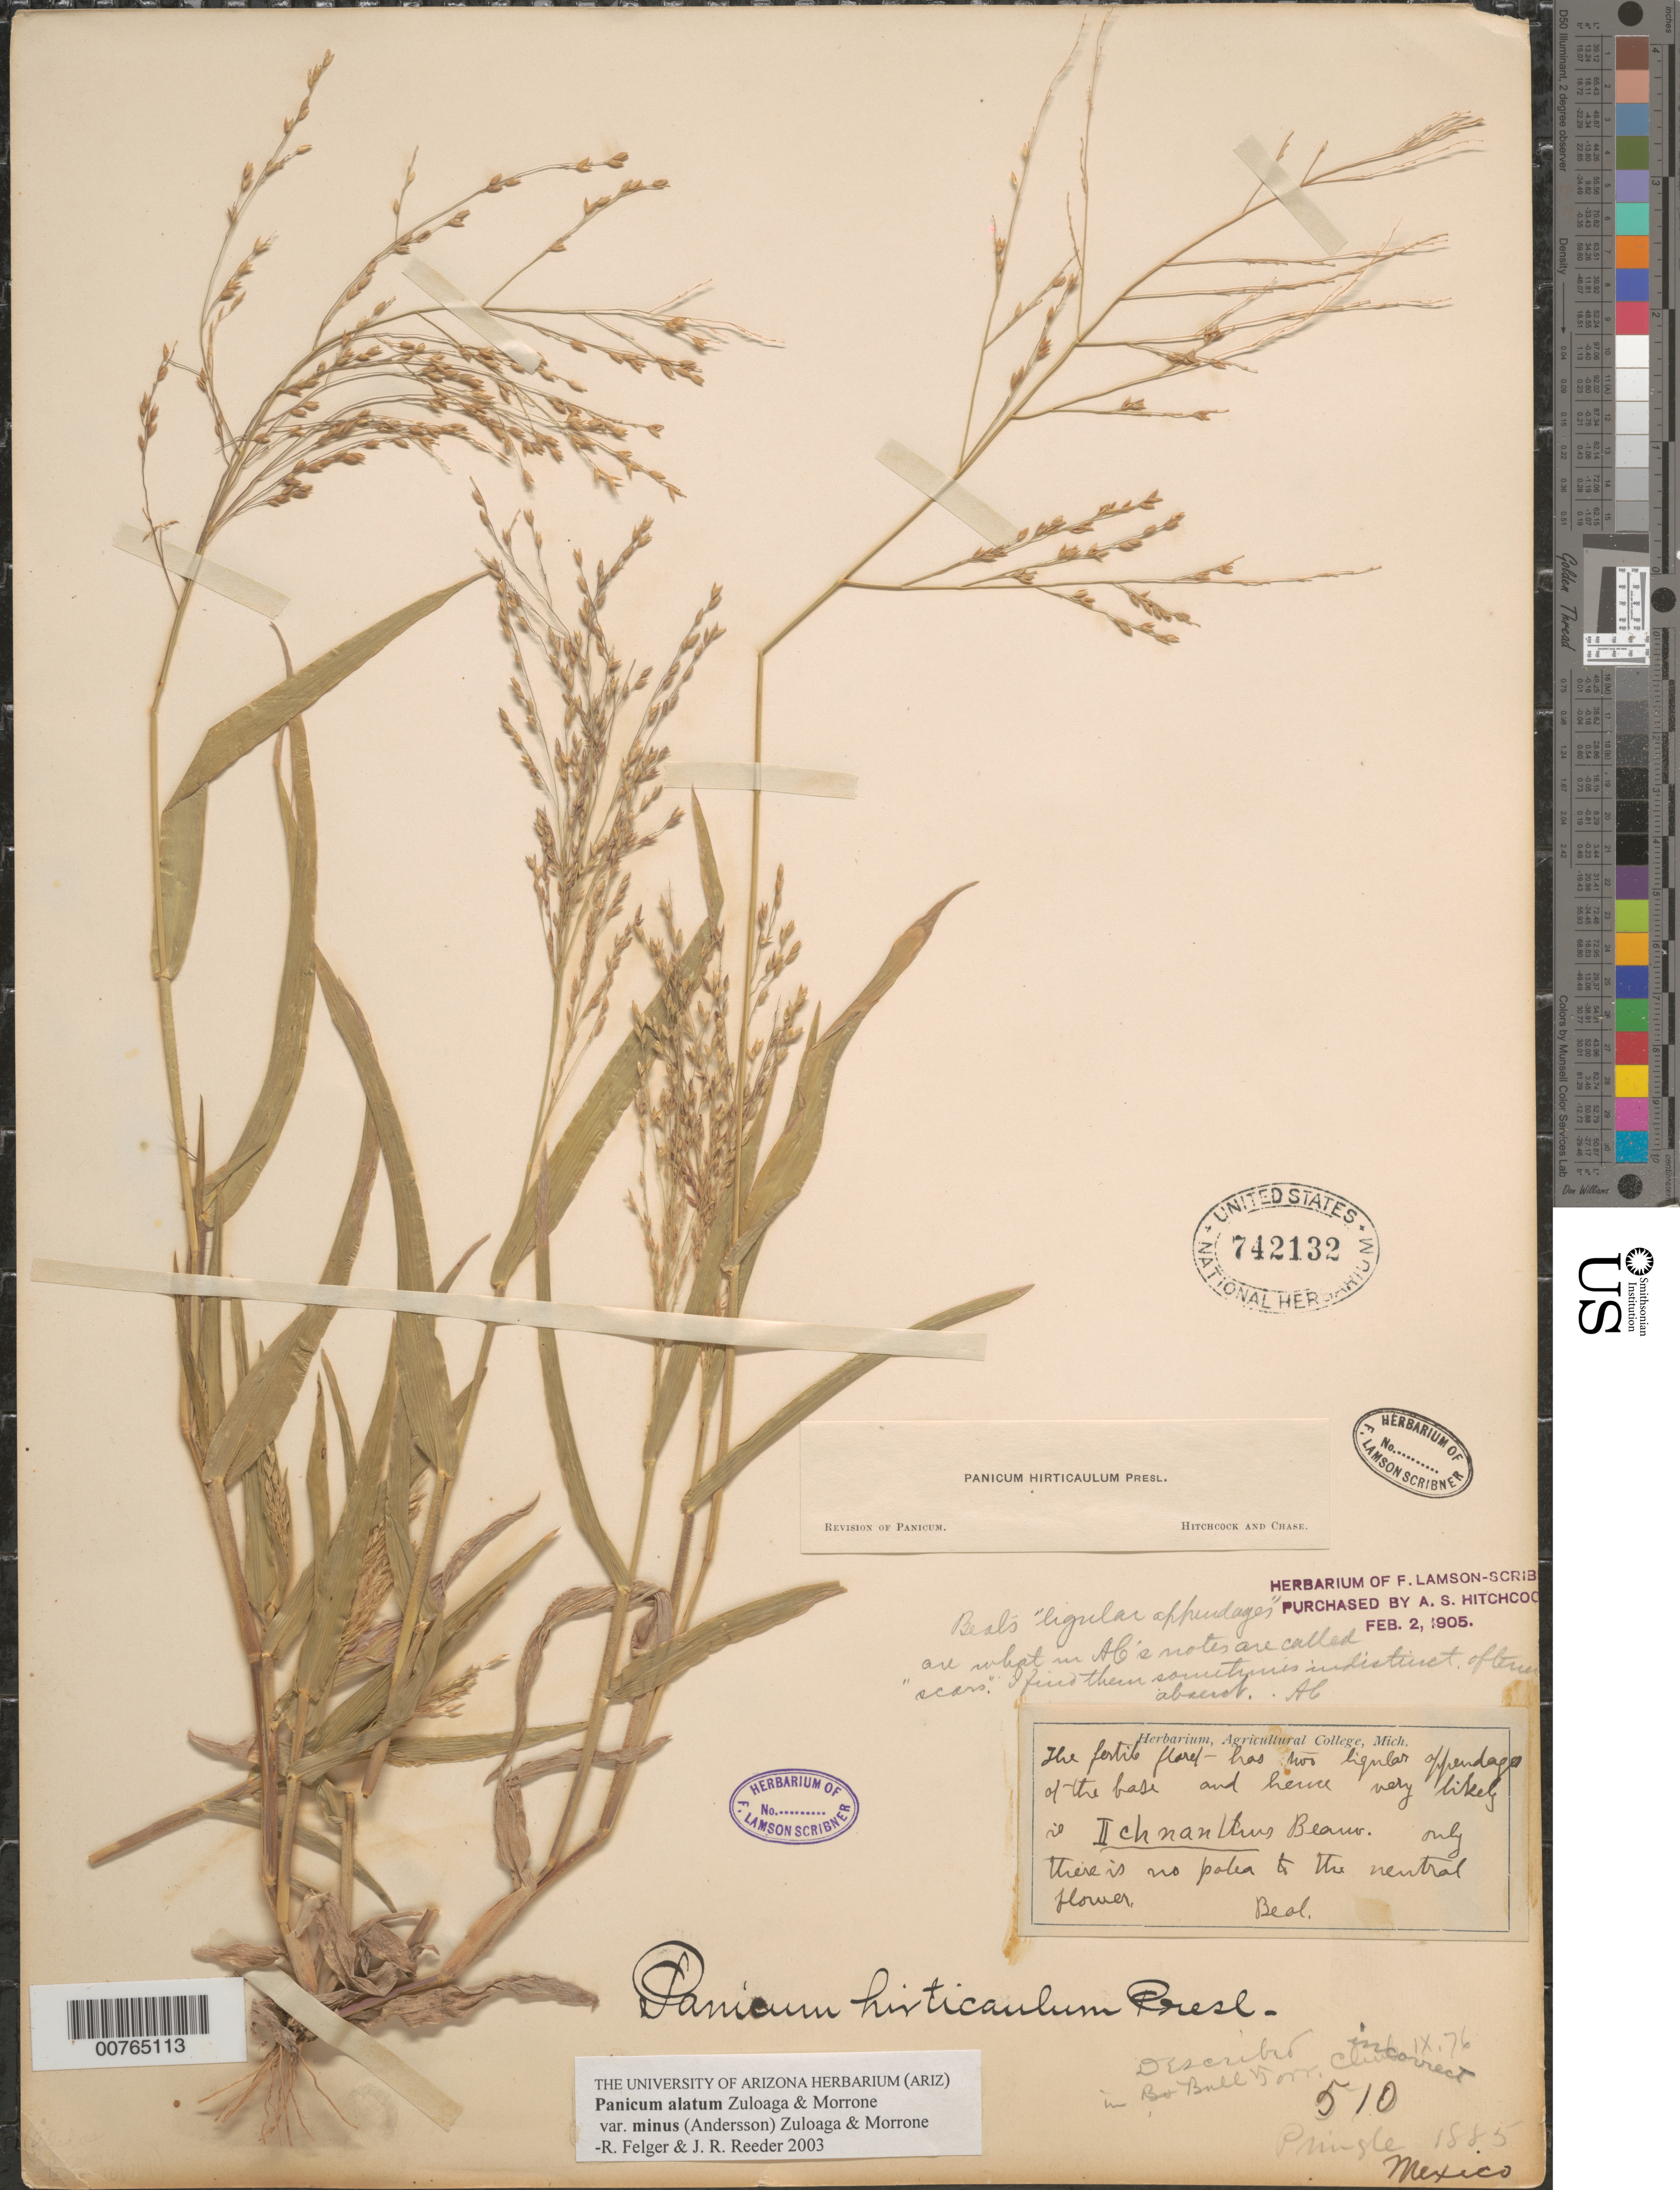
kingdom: Plantae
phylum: Tracheophyta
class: Liliopsida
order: Poales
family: Poaceae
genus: Panicum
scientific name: Panicum alatum var. minus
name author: Zuloaga & Morrone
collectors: C. G. Pringle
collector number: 510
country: Mexico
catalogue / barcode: US 742132